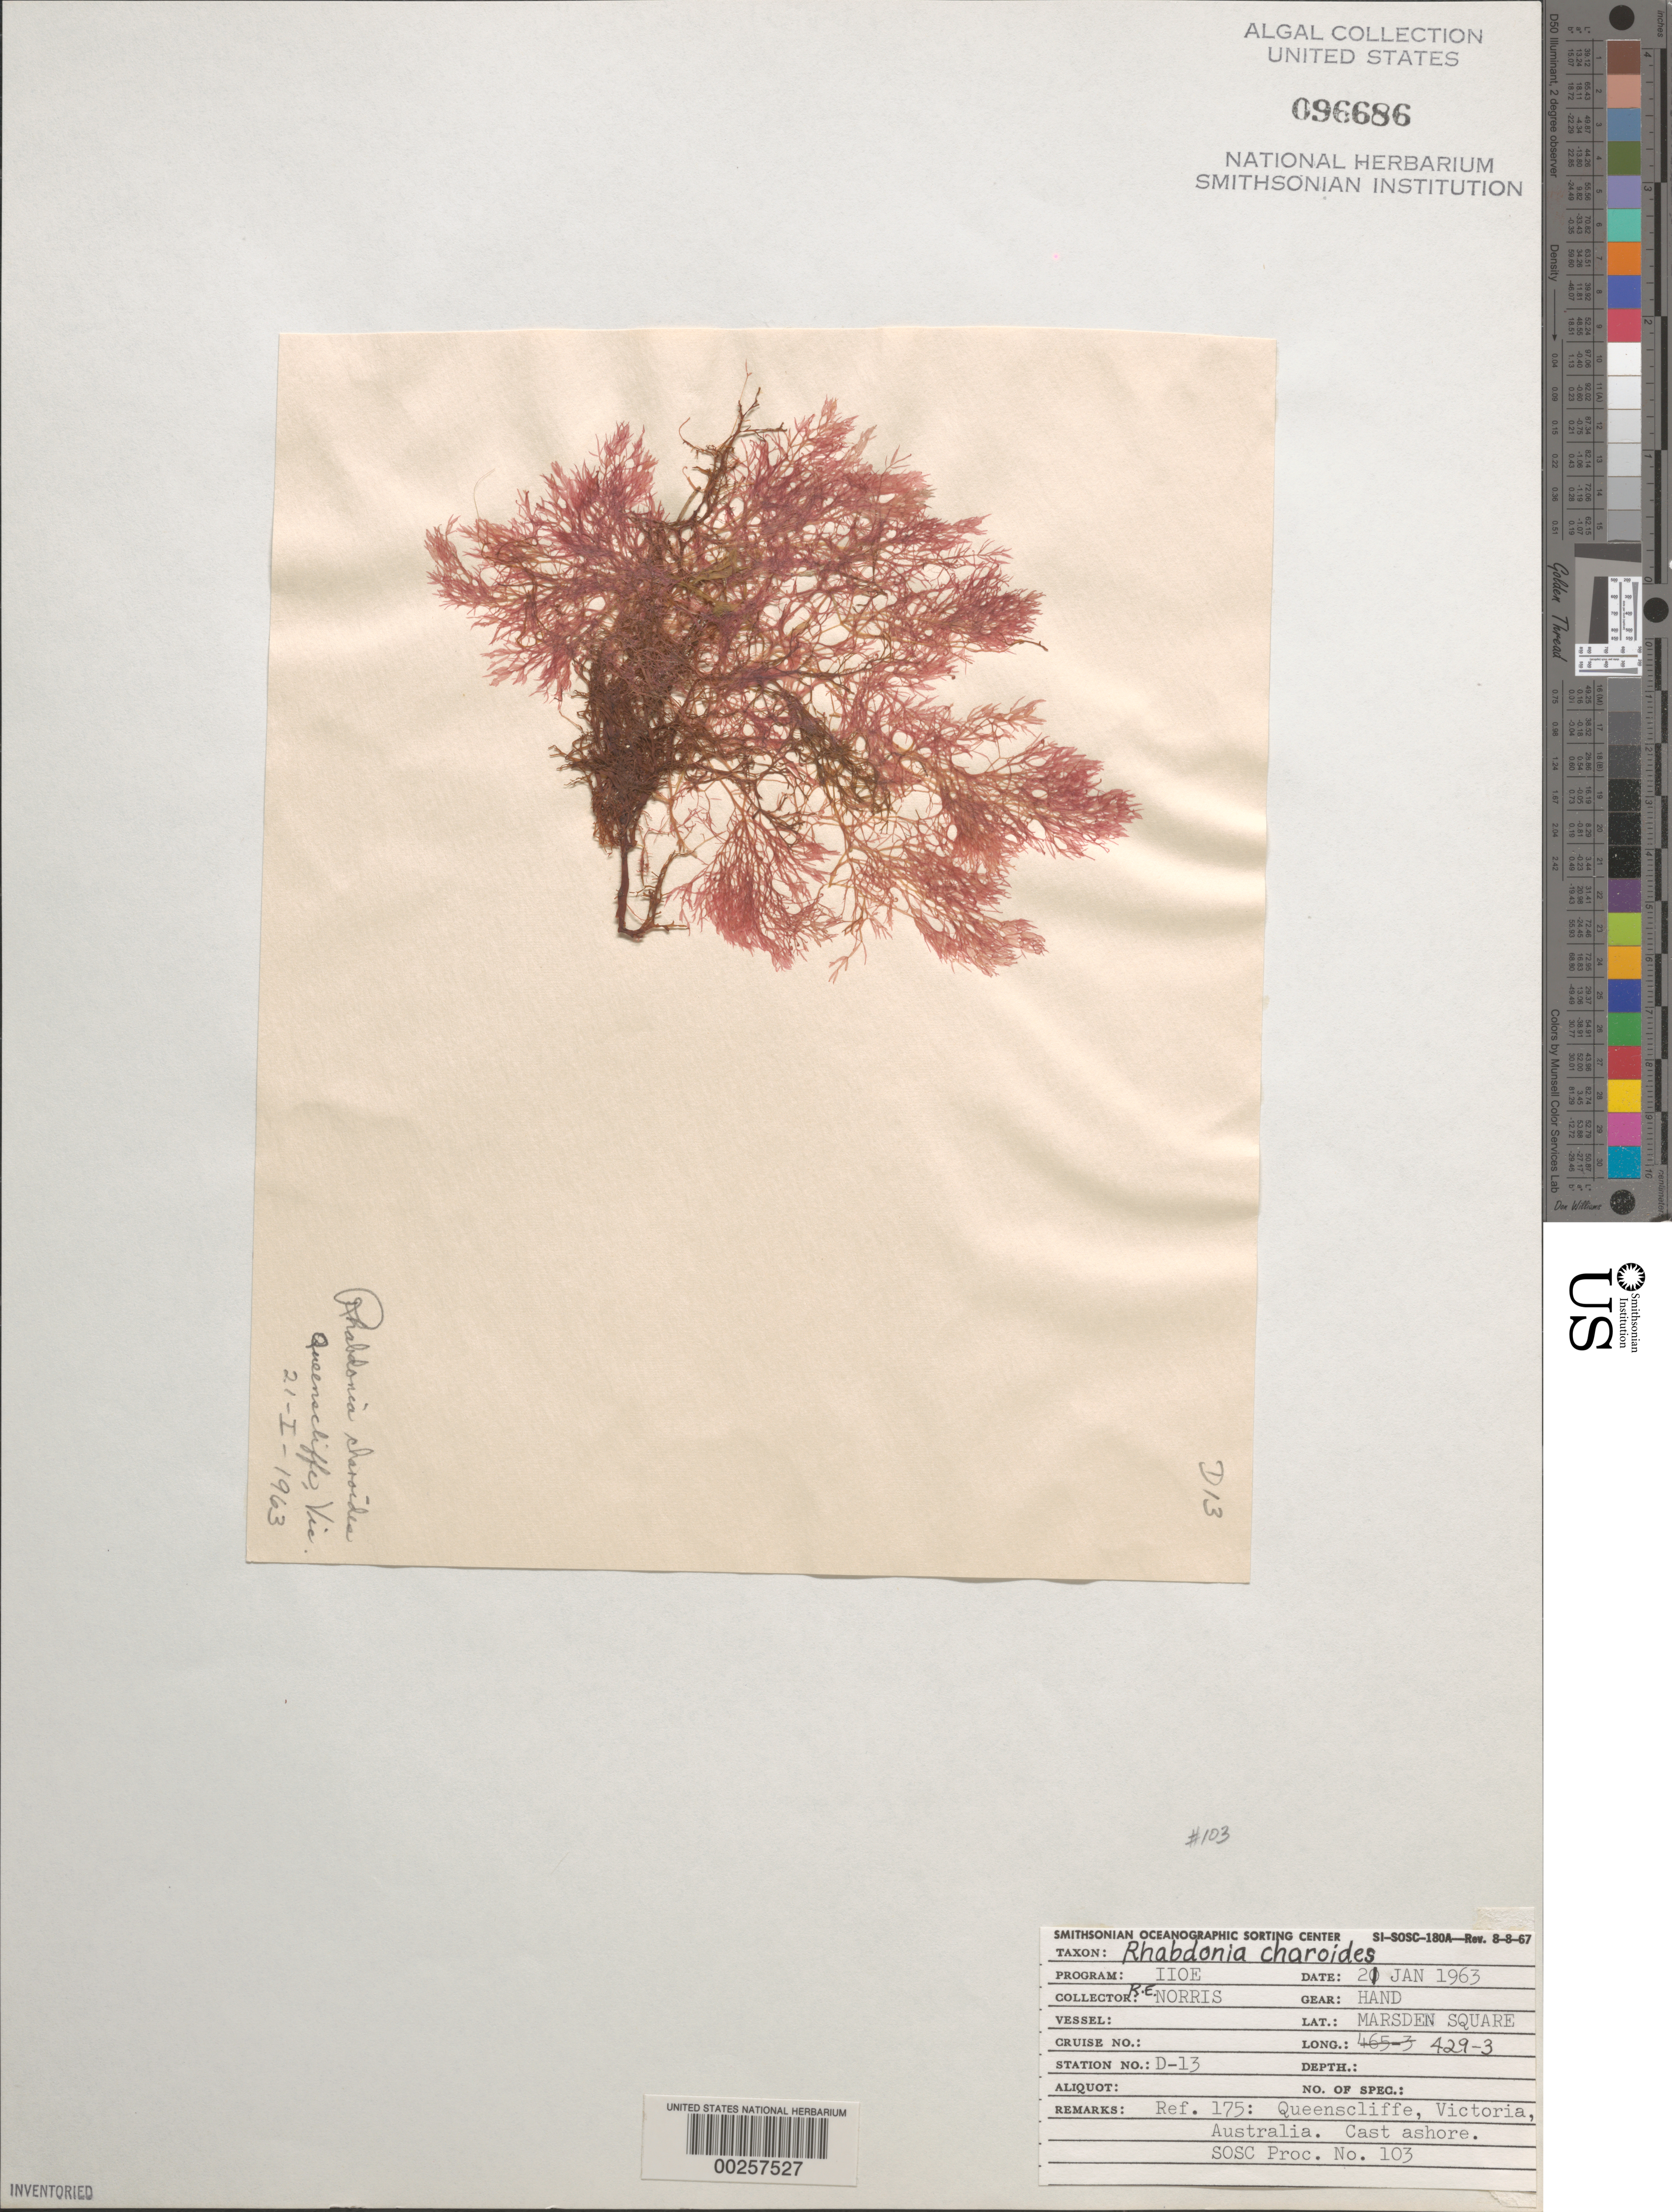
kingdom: Plantae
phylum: Rhodophyta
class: Florideophyceae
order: Gigartinales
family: Cystocloniaceae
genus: Austroclonium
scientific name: Austroclonium charoides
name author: (Harvey) Min-Thein & Womersley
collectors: R. E. Norris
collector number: Station D-13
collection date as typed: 21 Jan 1963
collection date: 1963-01-21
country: Australia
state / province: Victoria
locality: Queenscliffe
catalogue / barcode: US 96686